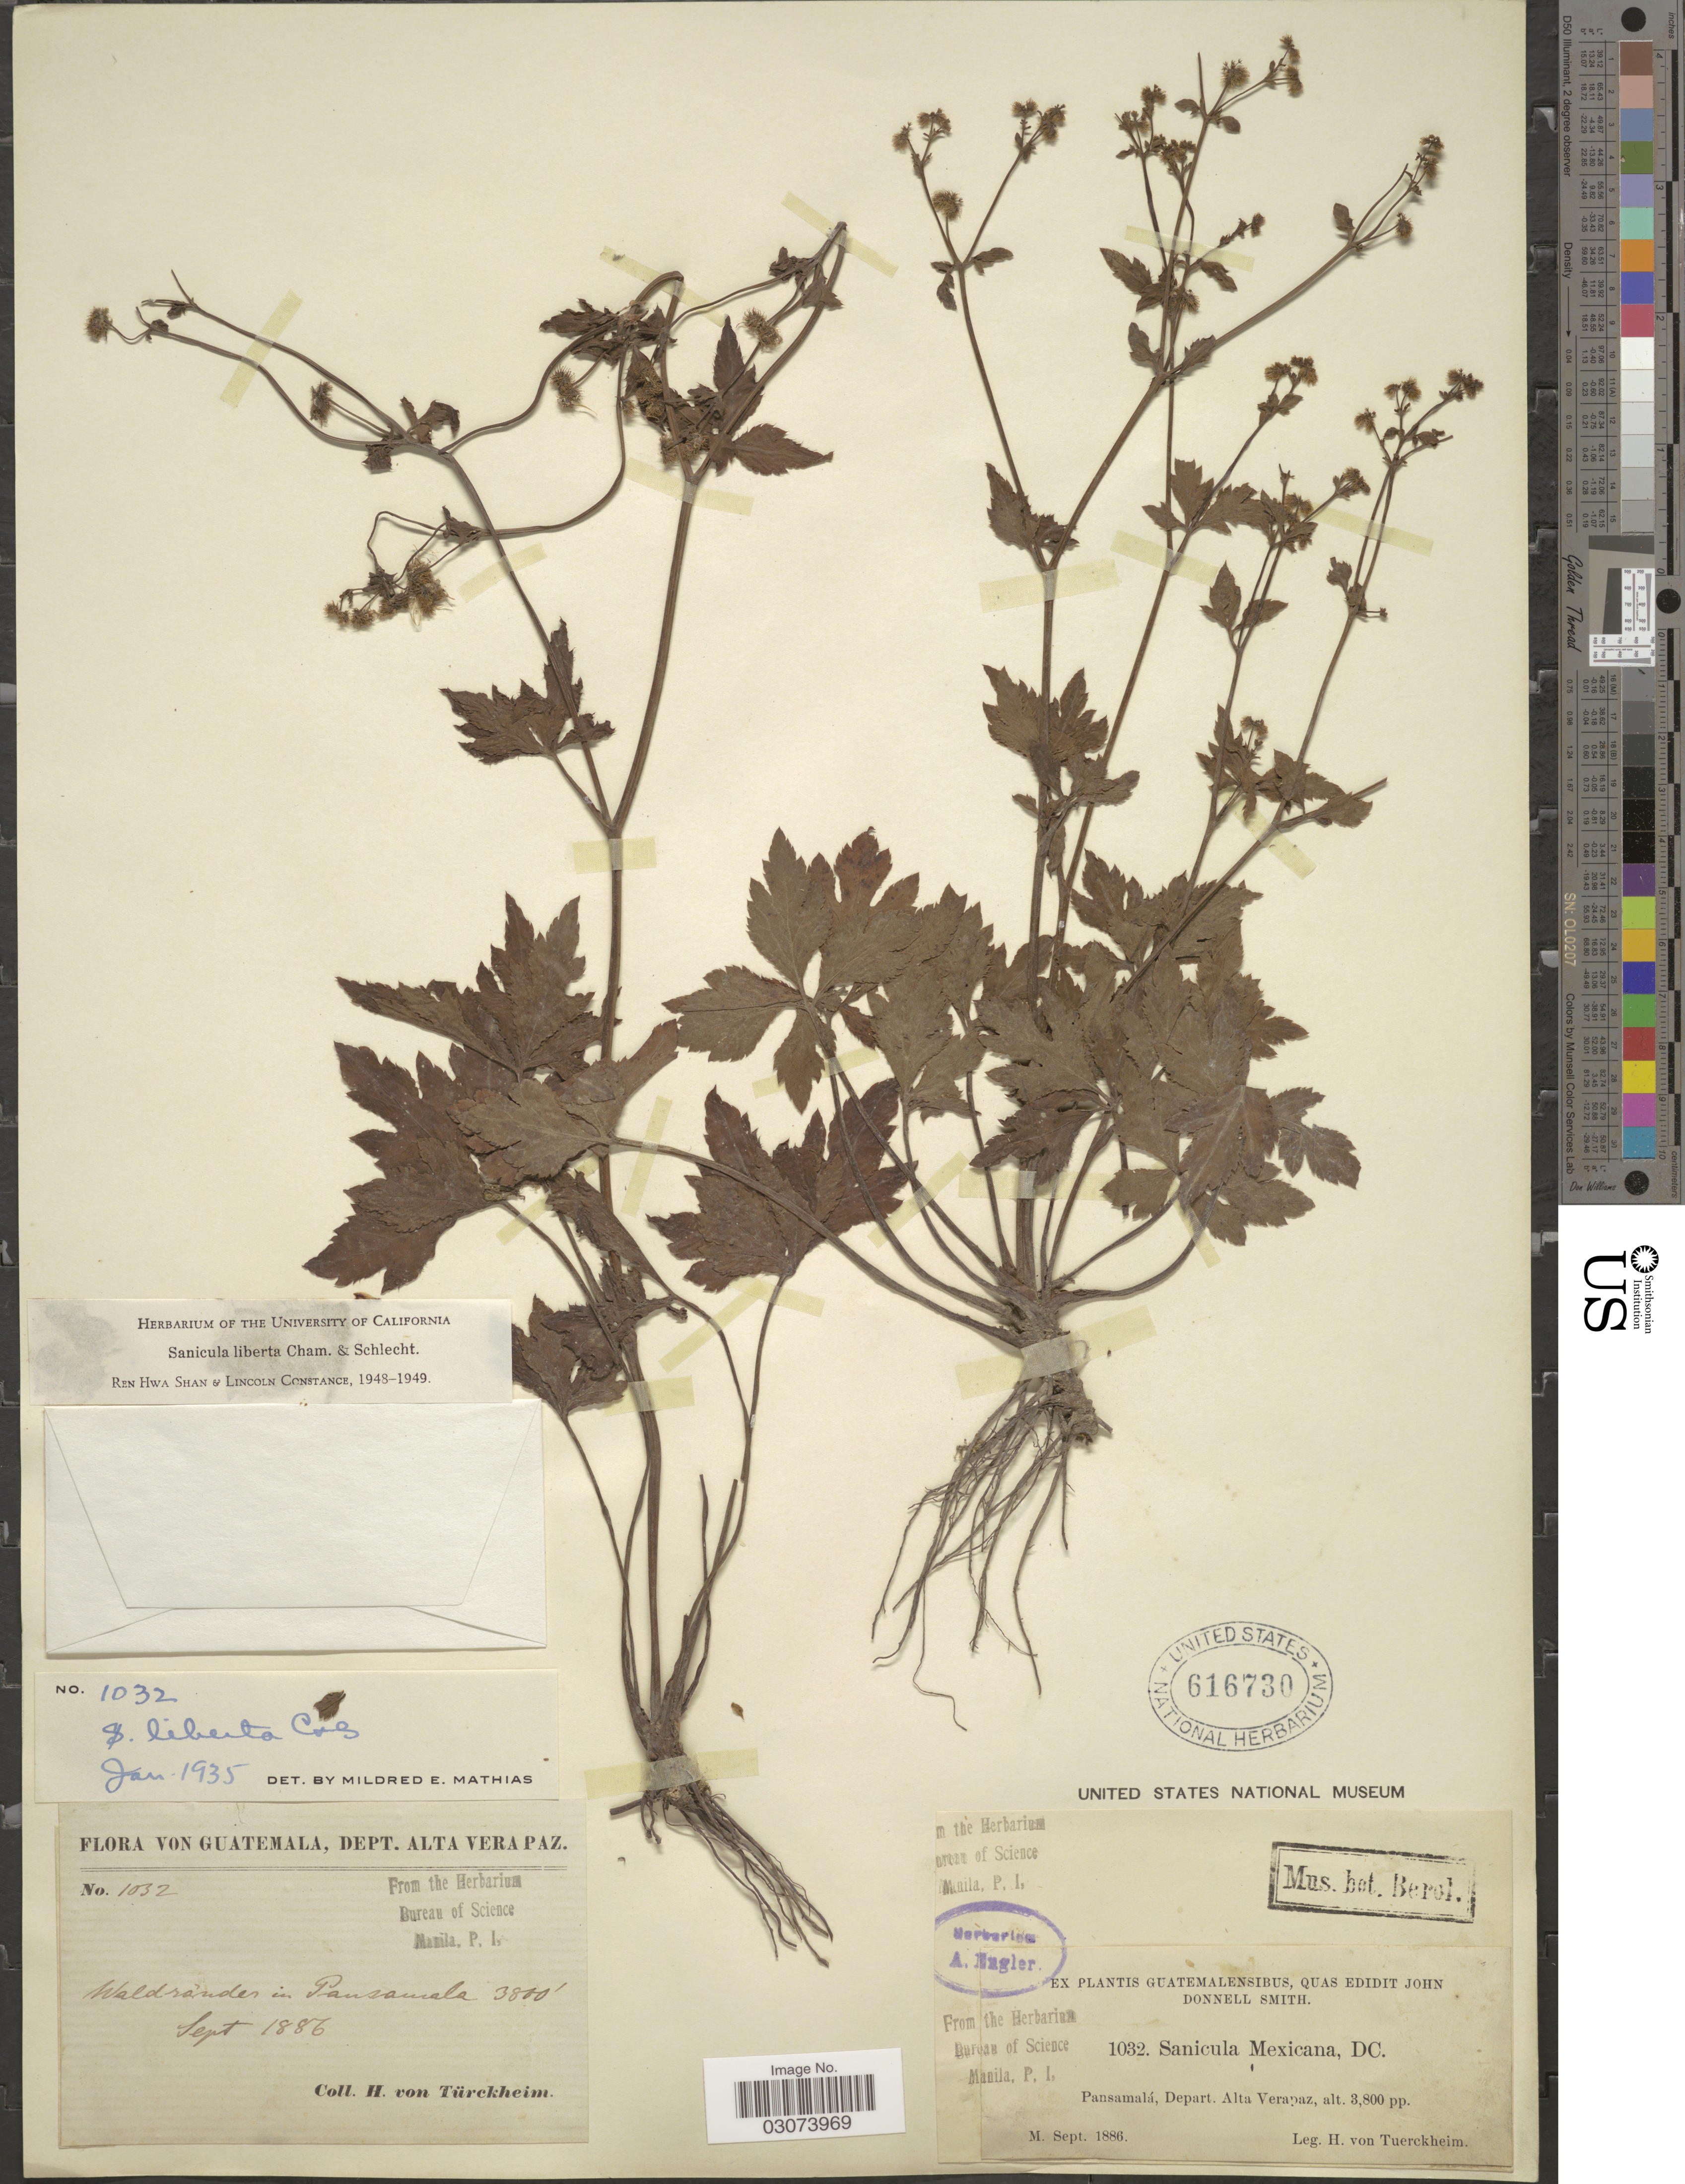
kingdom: Plantae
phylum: Tracheophyta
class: Magnoliopsida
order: Apiales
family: Apiaceae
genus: Sanicula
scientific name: Sanicula liberta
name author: Cham. & Schltdl.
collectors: H. von Tuerckheim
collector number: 1032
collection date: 1886-09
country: Guatemala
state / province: Alta Verapaz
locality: Dept. Alta Verapaz. Waldränden in Pansamalá.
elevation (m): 1158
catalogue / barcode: US 616730